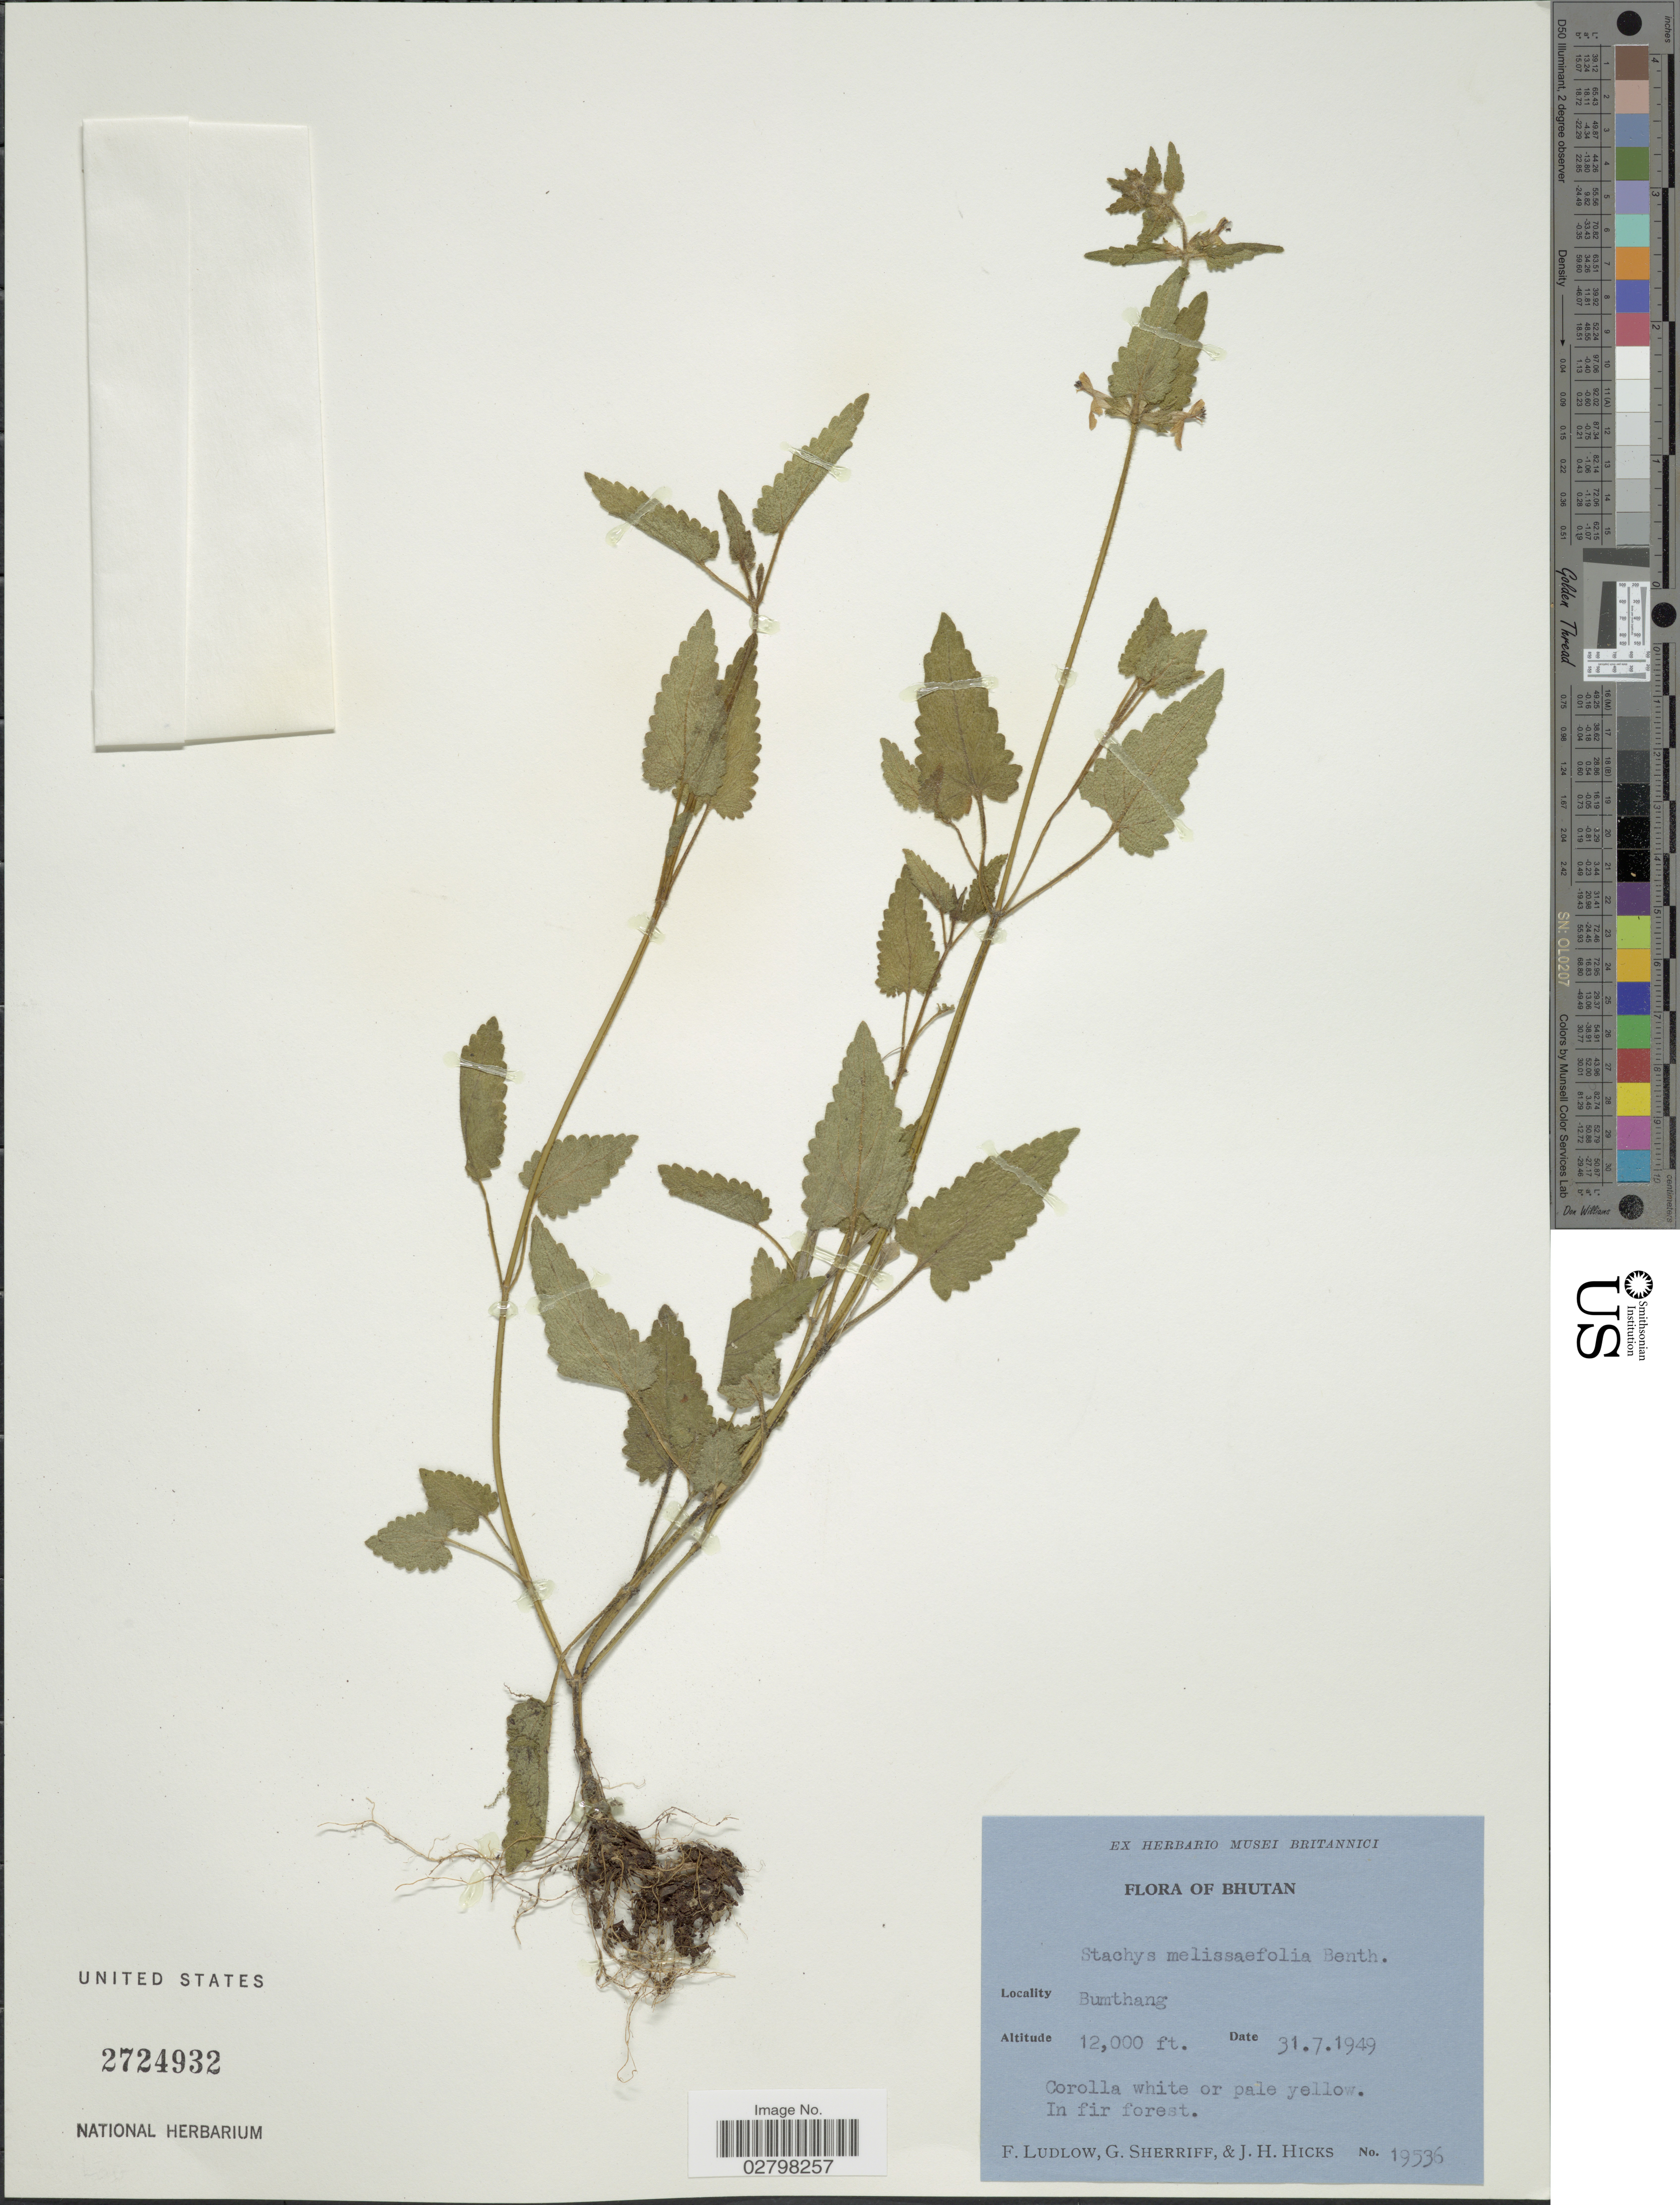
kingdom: Plantae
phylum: Tracheophyta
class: Magnoliopsida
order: Lamiales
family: Lamiaceae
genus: Stachys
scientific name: Stachys melissifolia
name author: Benth.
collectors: F. Ludlow, G. Sherriff & J. H. Hicks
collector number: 19536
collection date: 1949-07-31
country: Bhutan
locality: Bumthang.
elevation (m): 3658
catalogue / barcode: US 2724932